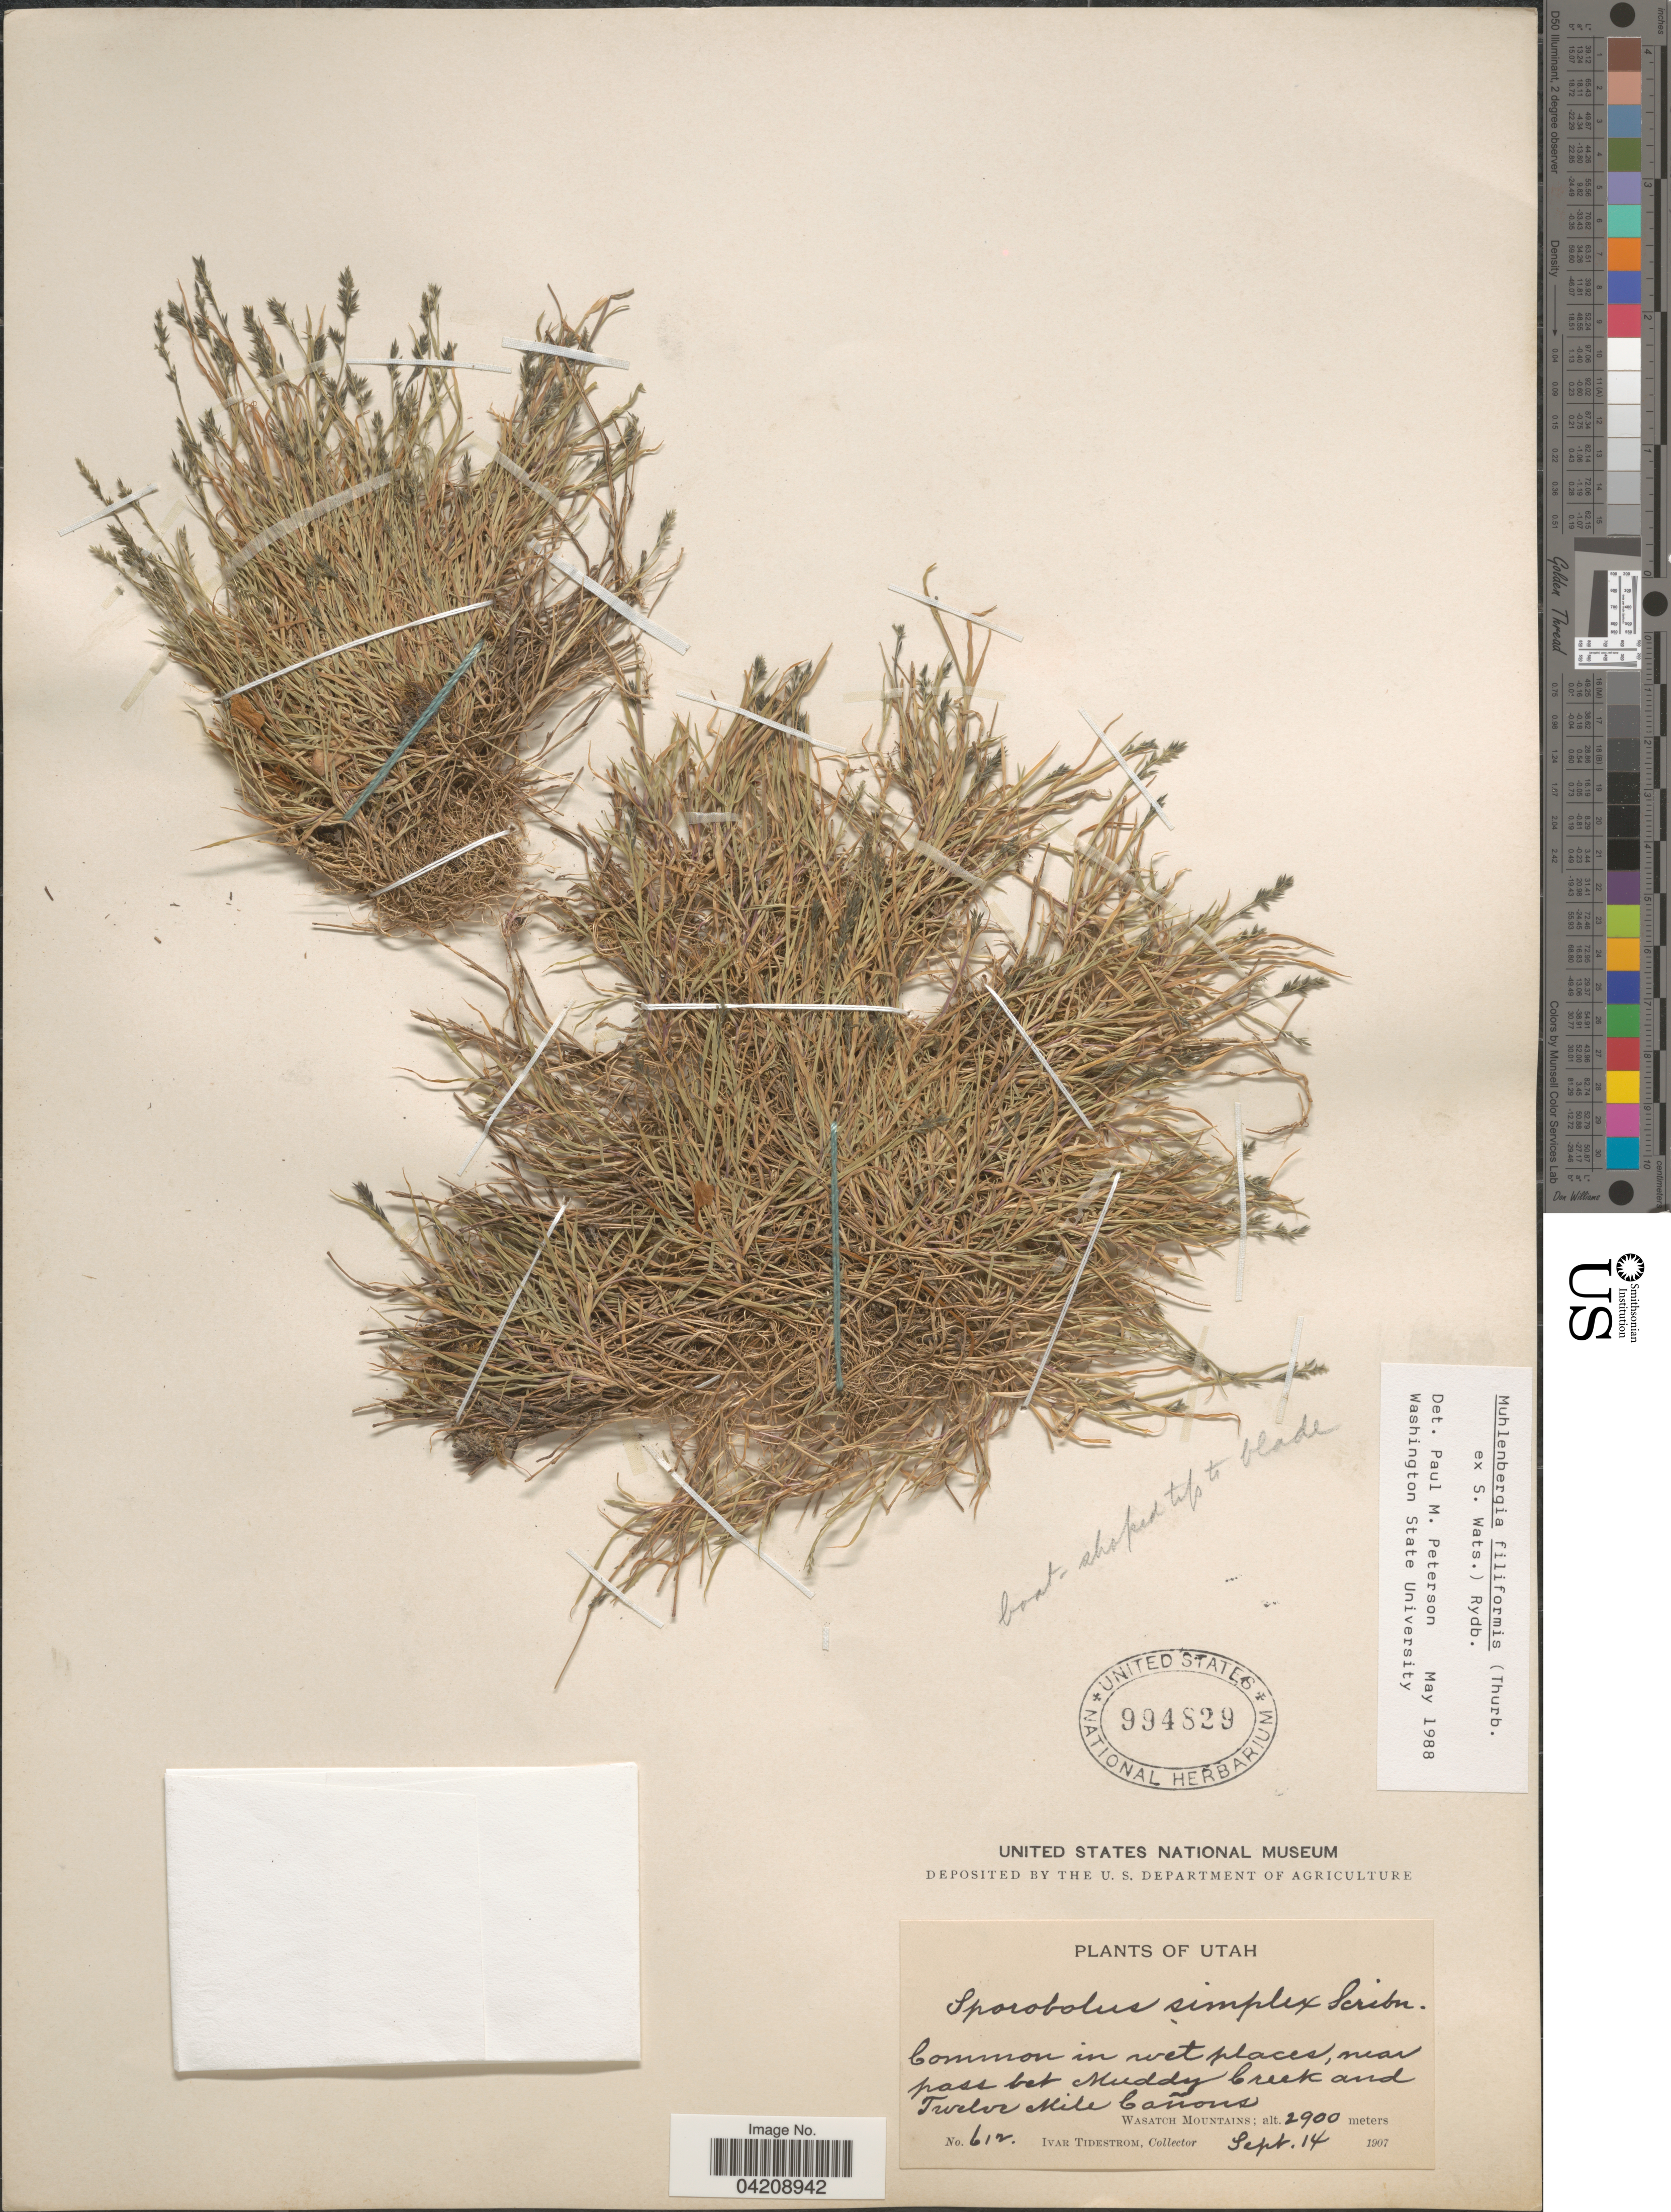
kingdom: Plantae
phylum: Tracheophyta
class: Liliopsida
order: Poales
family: Poaceae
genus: Muhlenbergia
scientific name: Muhlenbergia filiformis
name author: (Thurb. ex S. Watson) Rydb.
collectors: I. F. Tidestrom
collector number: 612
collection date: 1907-09-14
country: United States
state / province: Utah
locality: Near pass bet Muddy Creek and Twelve Mile Cañons. Wasatch Mountains.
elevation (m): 2900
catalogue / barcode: US 994829